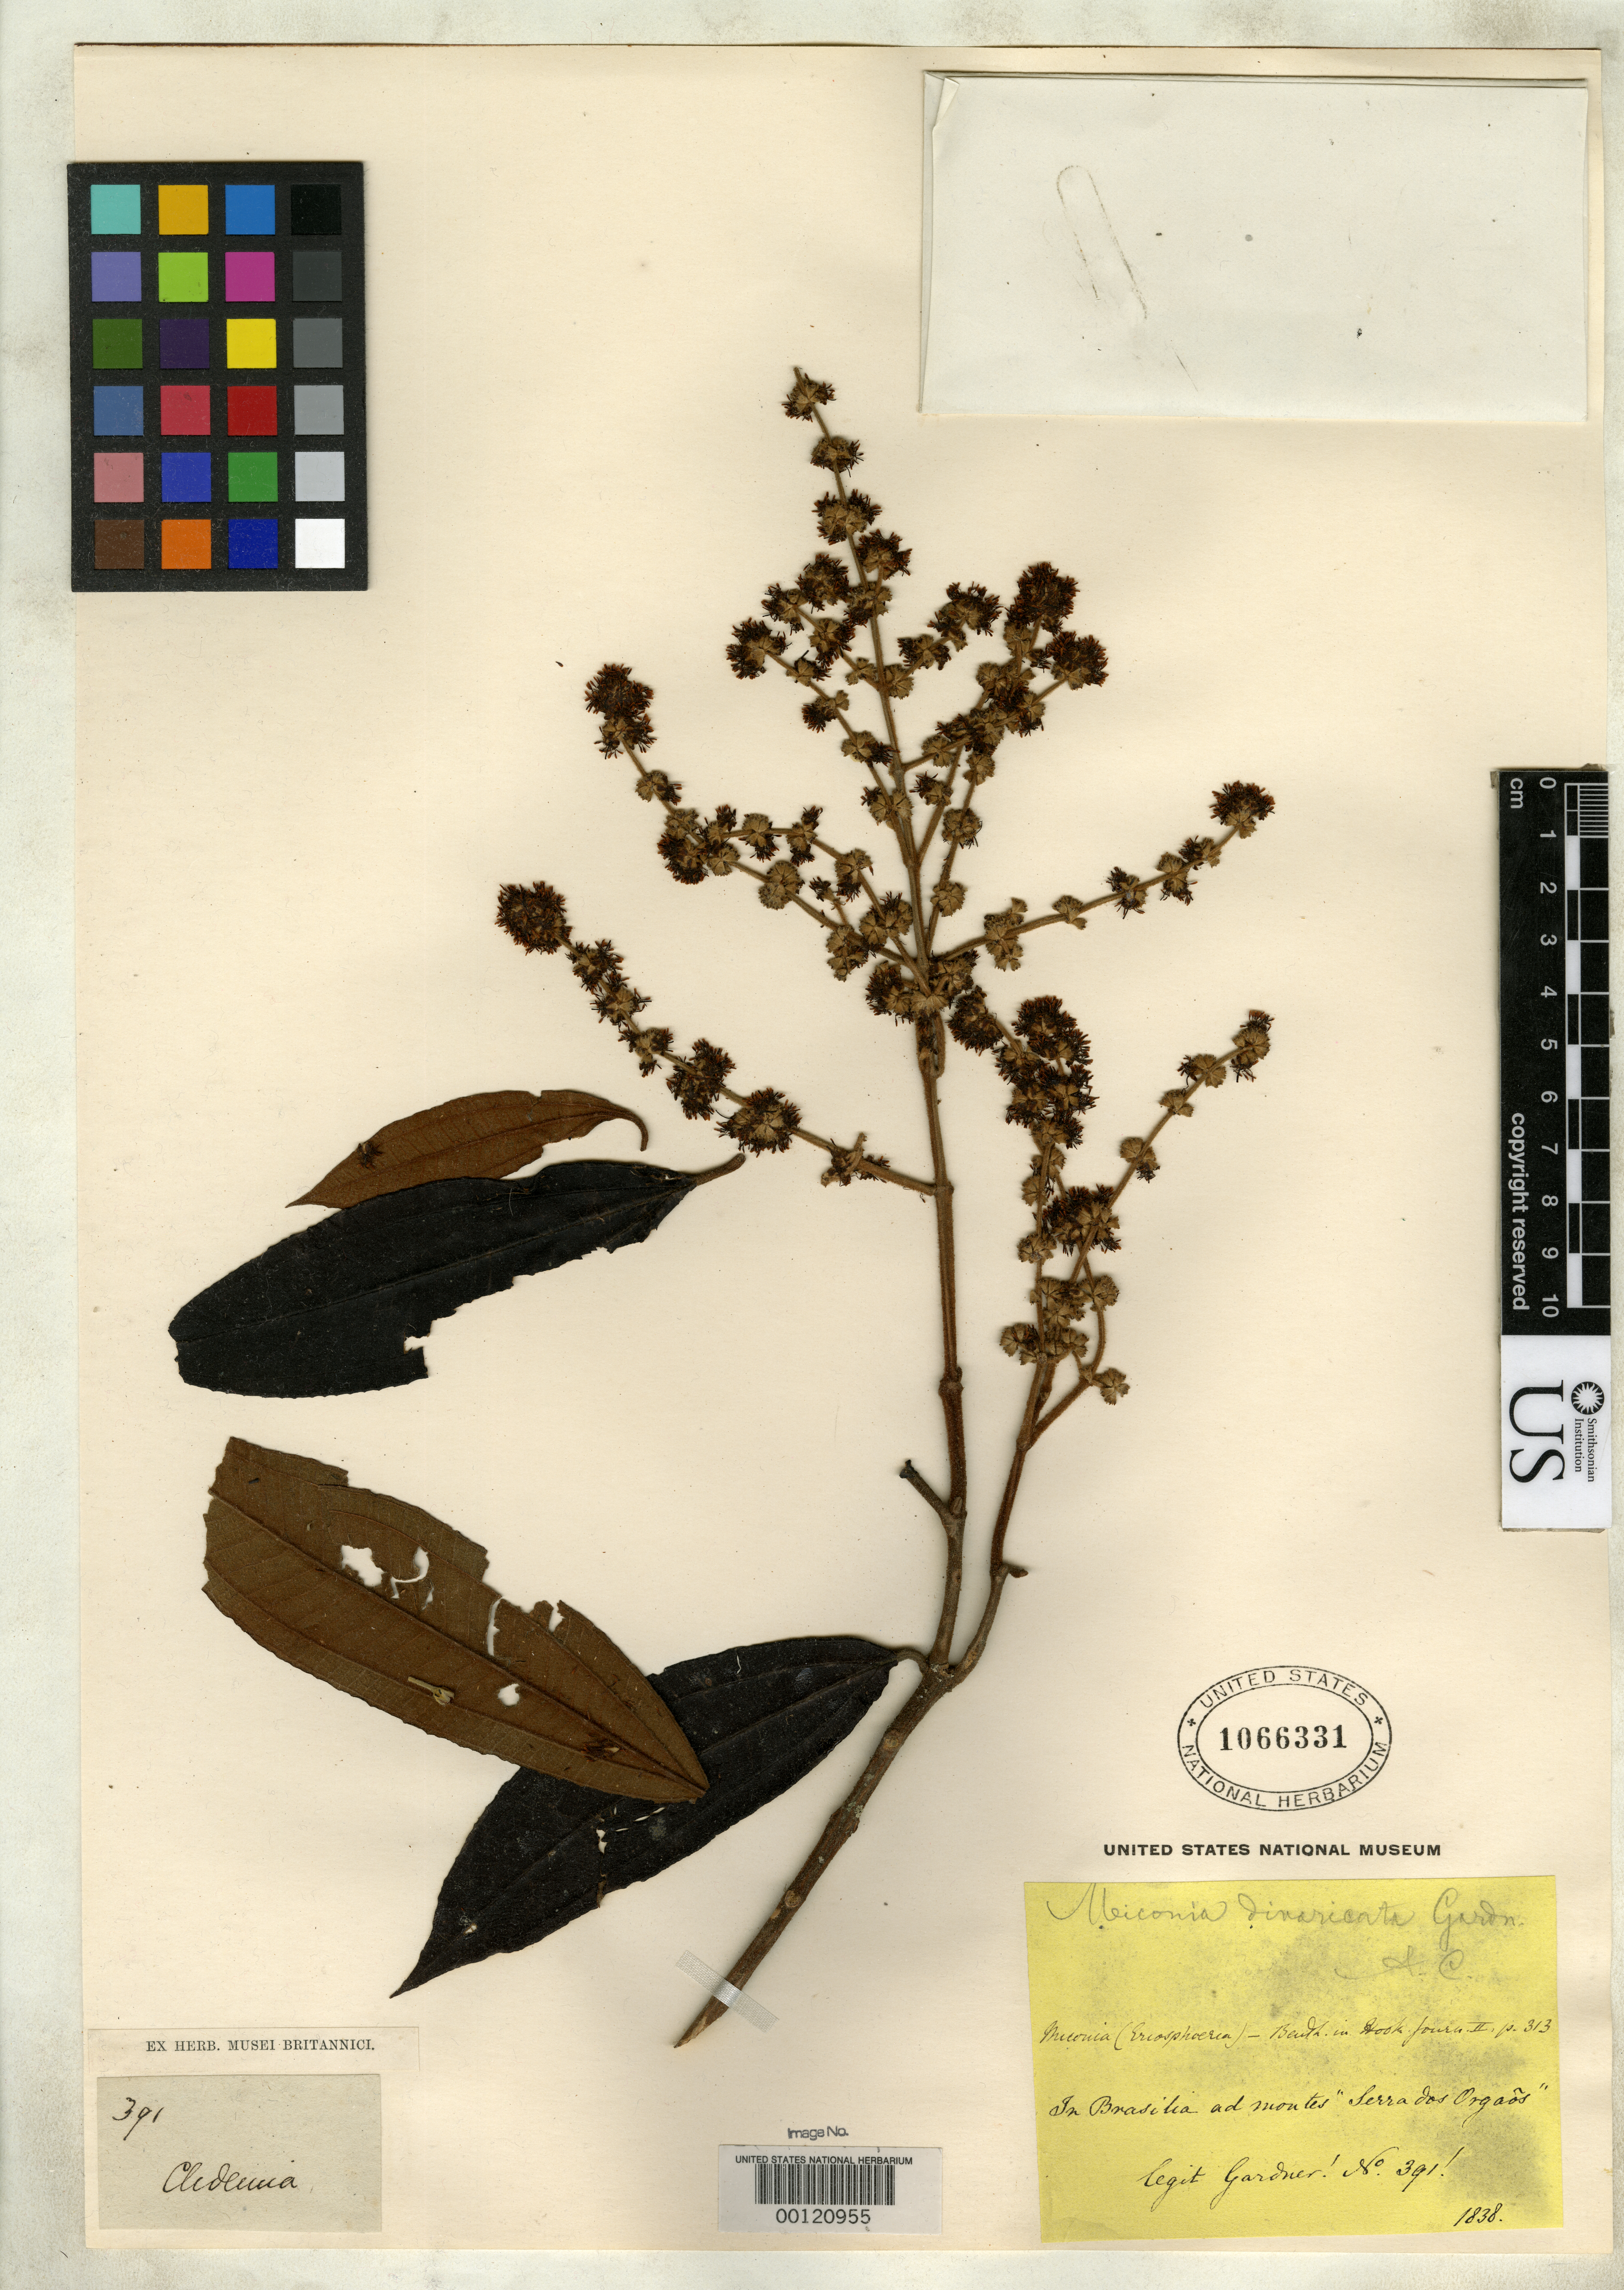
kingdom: Plantae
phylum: Tracheophyta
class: Magnoliopsida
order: Myrtales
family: Melastomataceae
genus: Miconia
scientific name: Miconia divaricata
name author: Gardner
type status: Isotype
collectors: G. Gardner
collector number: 391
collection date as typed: Feb 1838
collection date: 1838-02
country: Brazil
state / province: Rio de Janeiro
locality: Organ Mts.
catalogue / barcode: US 1066331